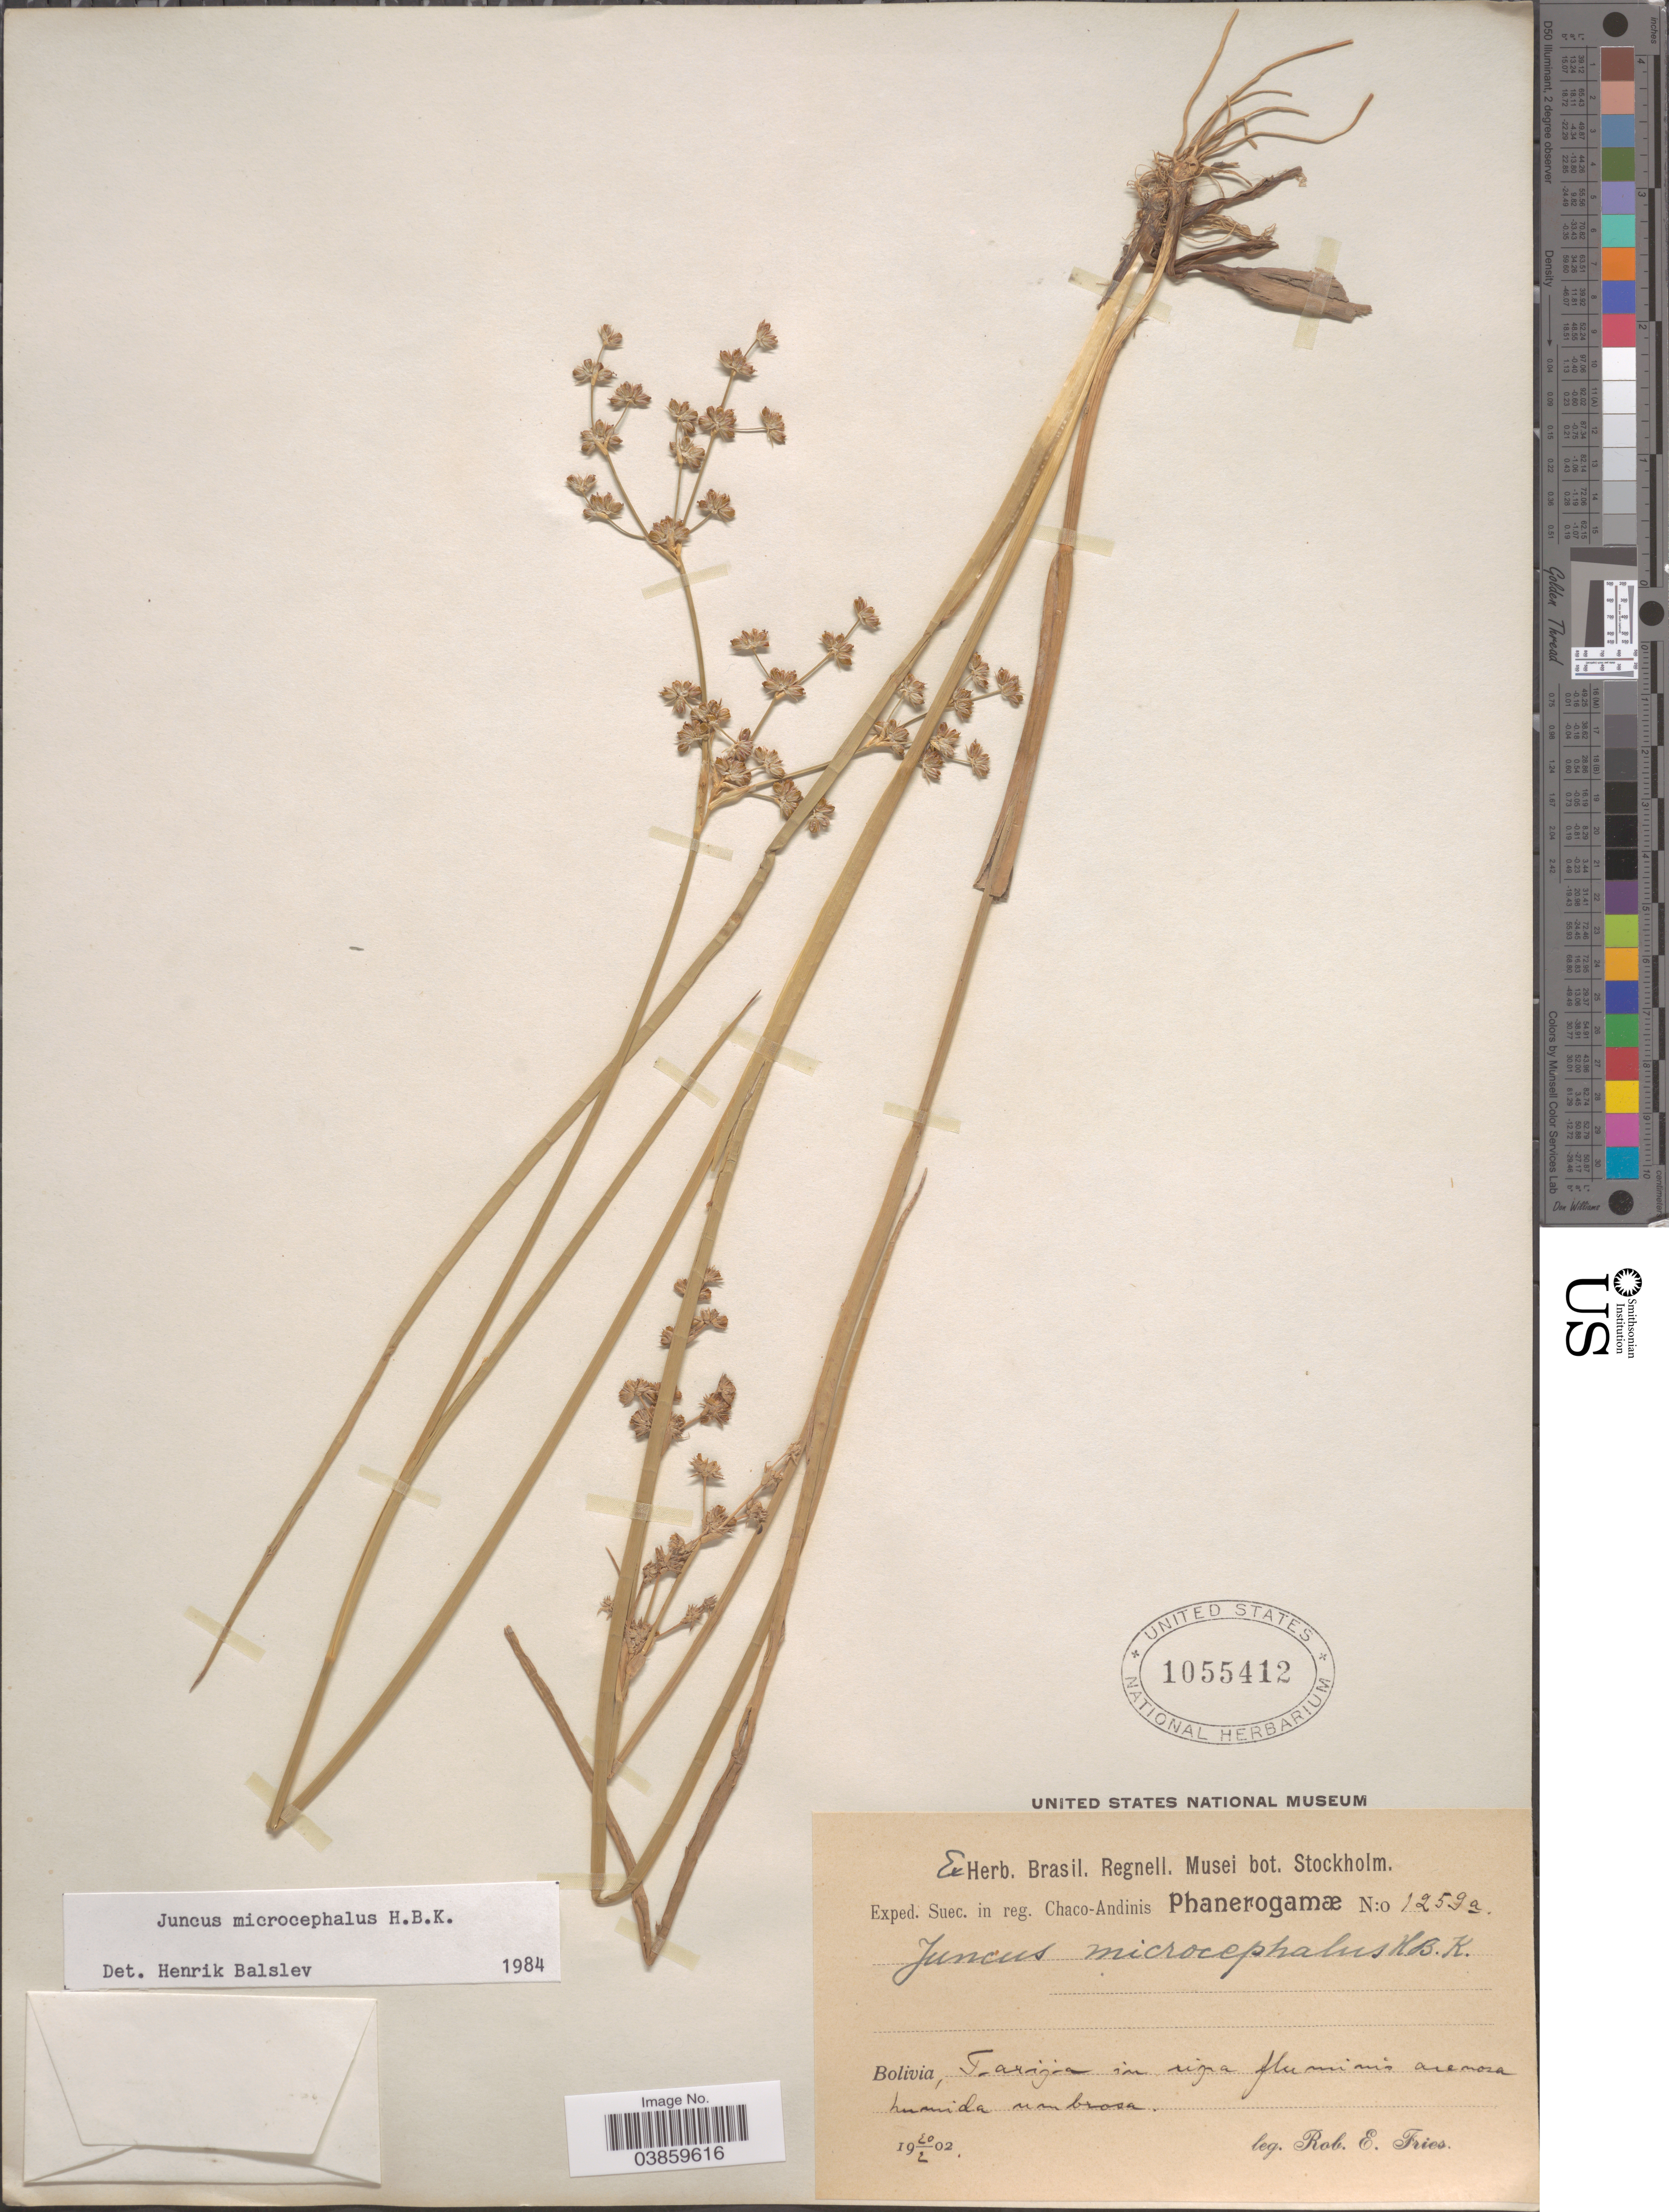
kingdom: Plantae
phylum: Tracheophyta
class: Liliopsida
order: Poales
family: Juncaceae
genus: Juncus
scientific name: Juncus microcephalus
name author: Kunth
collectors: R. E. Fries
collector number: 1259a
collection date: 1902-02-20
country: Bolivia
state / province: Tarija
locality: In reg. Chaco-Andinis.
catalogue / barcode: US 1055412